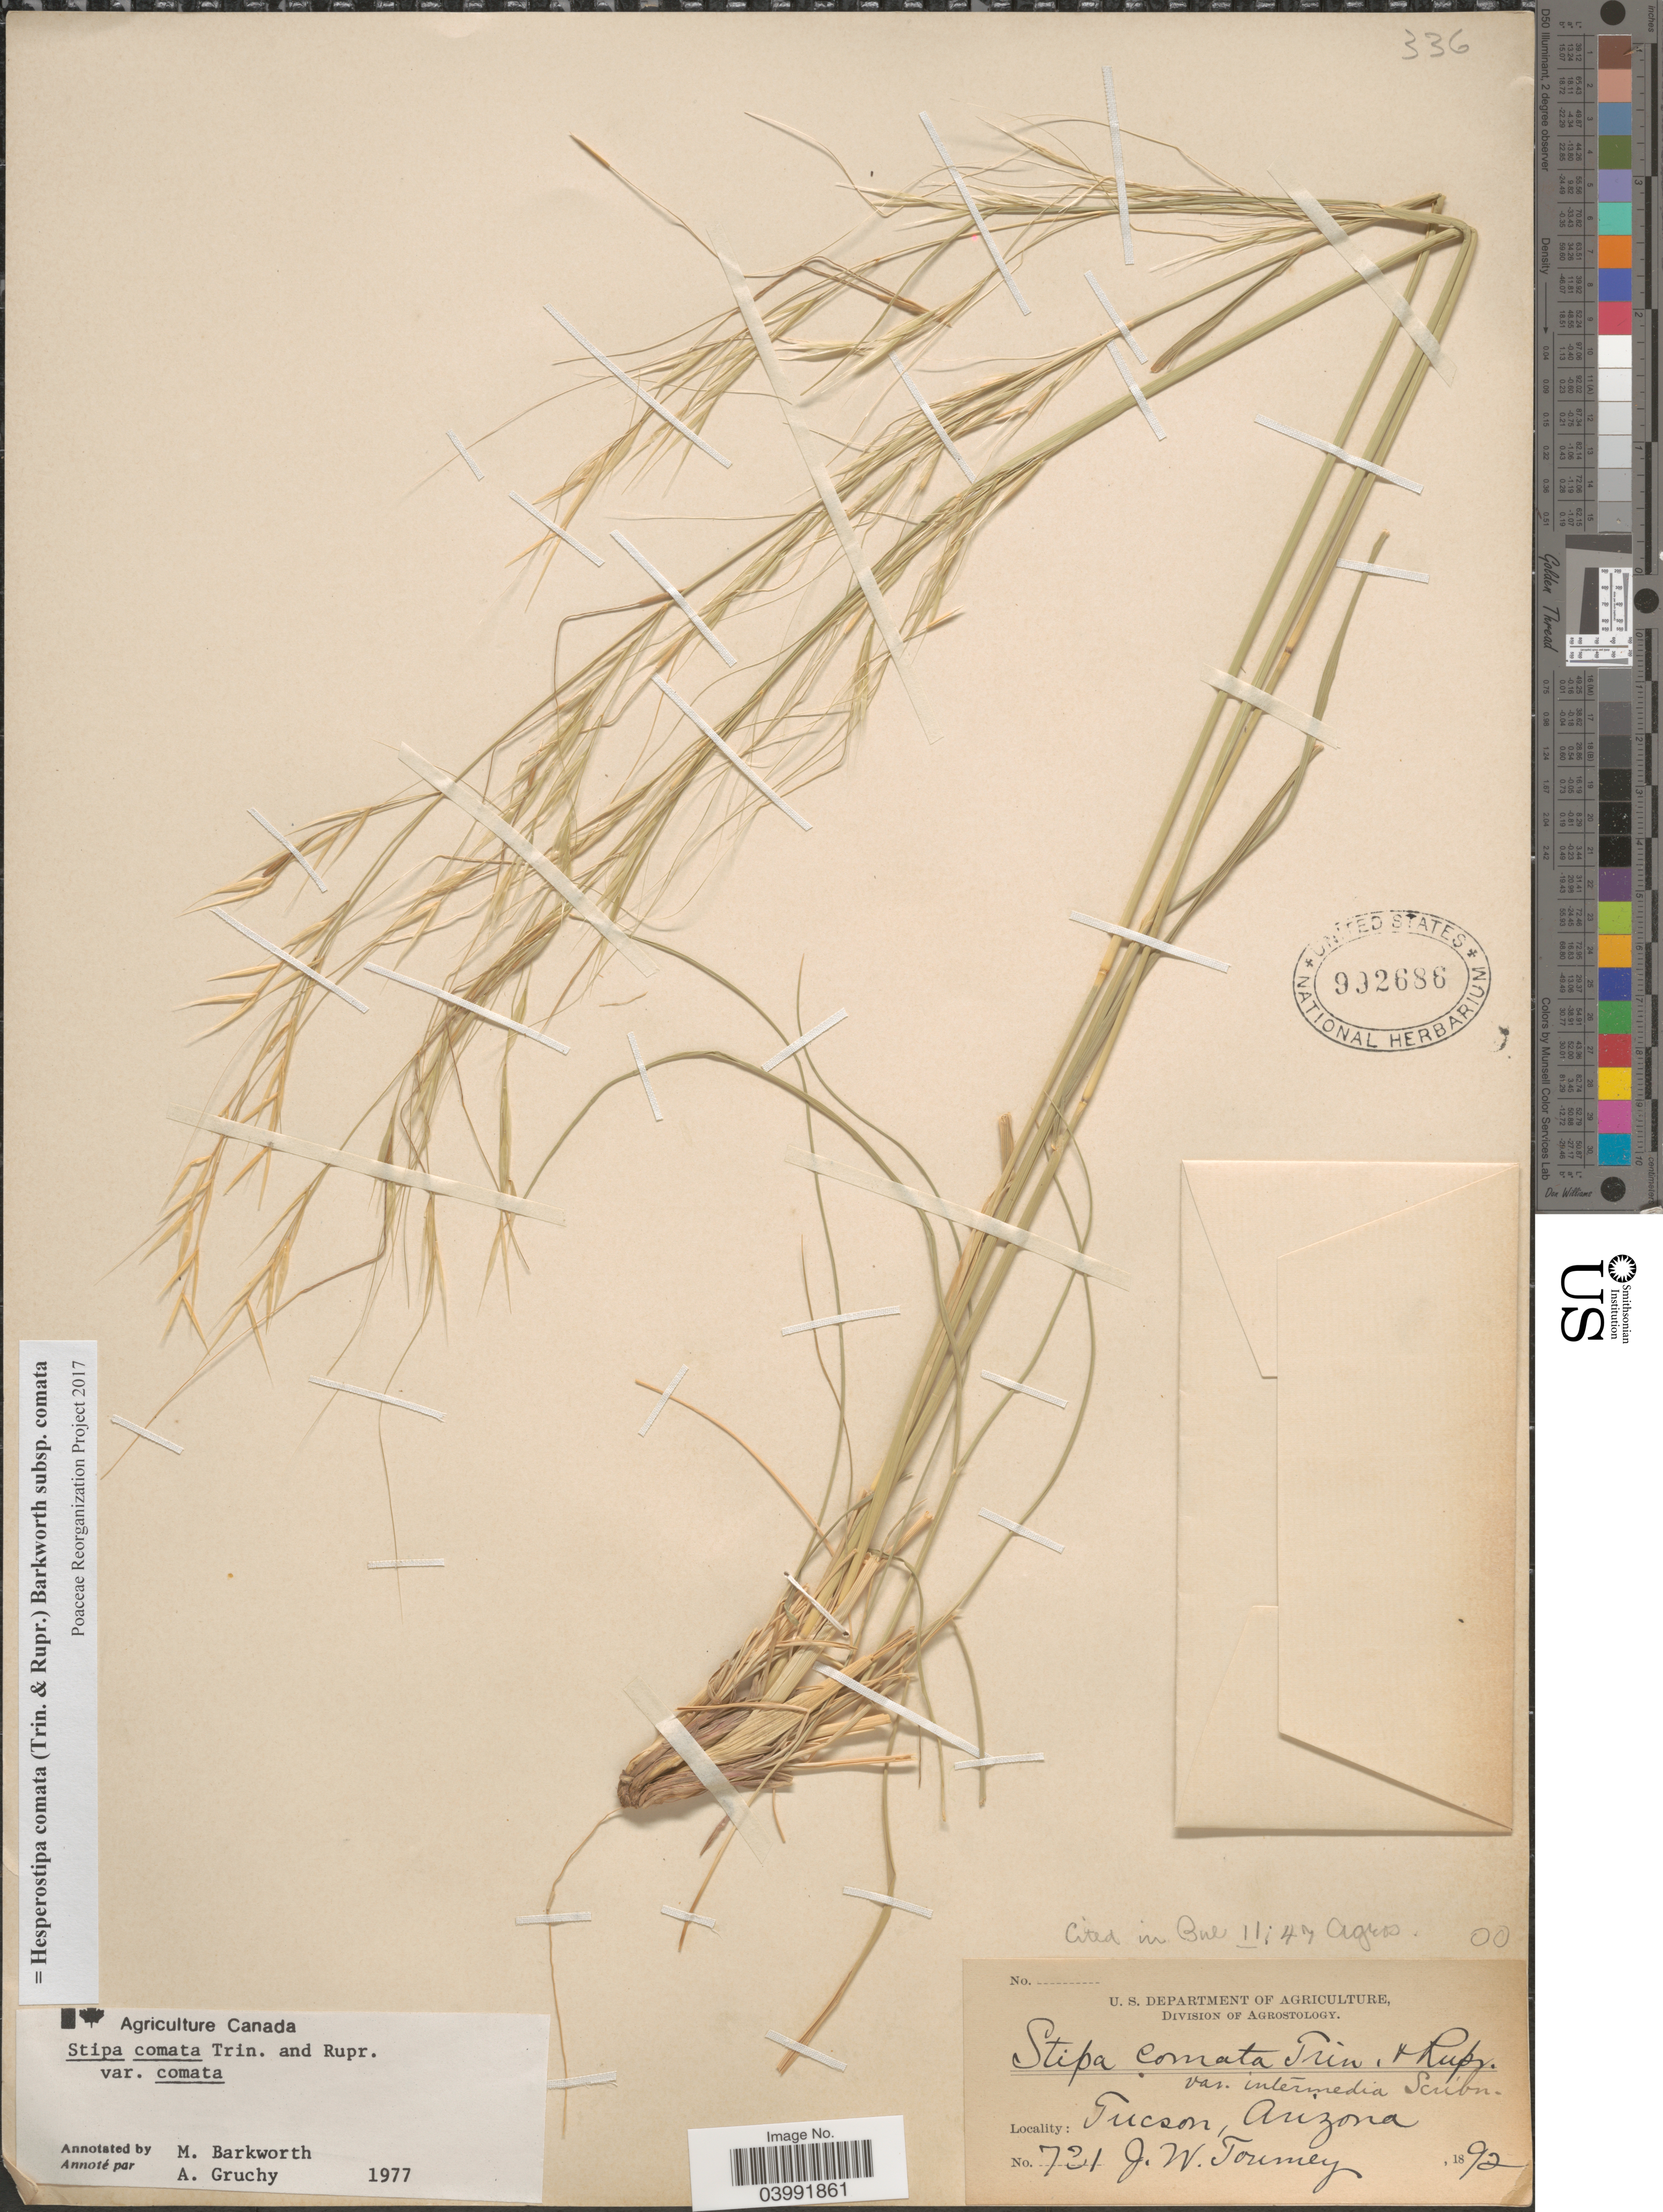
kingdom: Plantae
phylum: Tracheophyta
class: Liliopsida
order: Poales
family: Poaceae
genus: Hesperostipa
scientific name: Hesperostipa comata subsp. comata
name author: (Trin. & Rupr.) Barkworth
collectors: J. W. Toumey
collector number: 731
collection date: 1892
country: United States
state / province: Arizona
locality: Tucson.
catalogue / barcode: US 992686